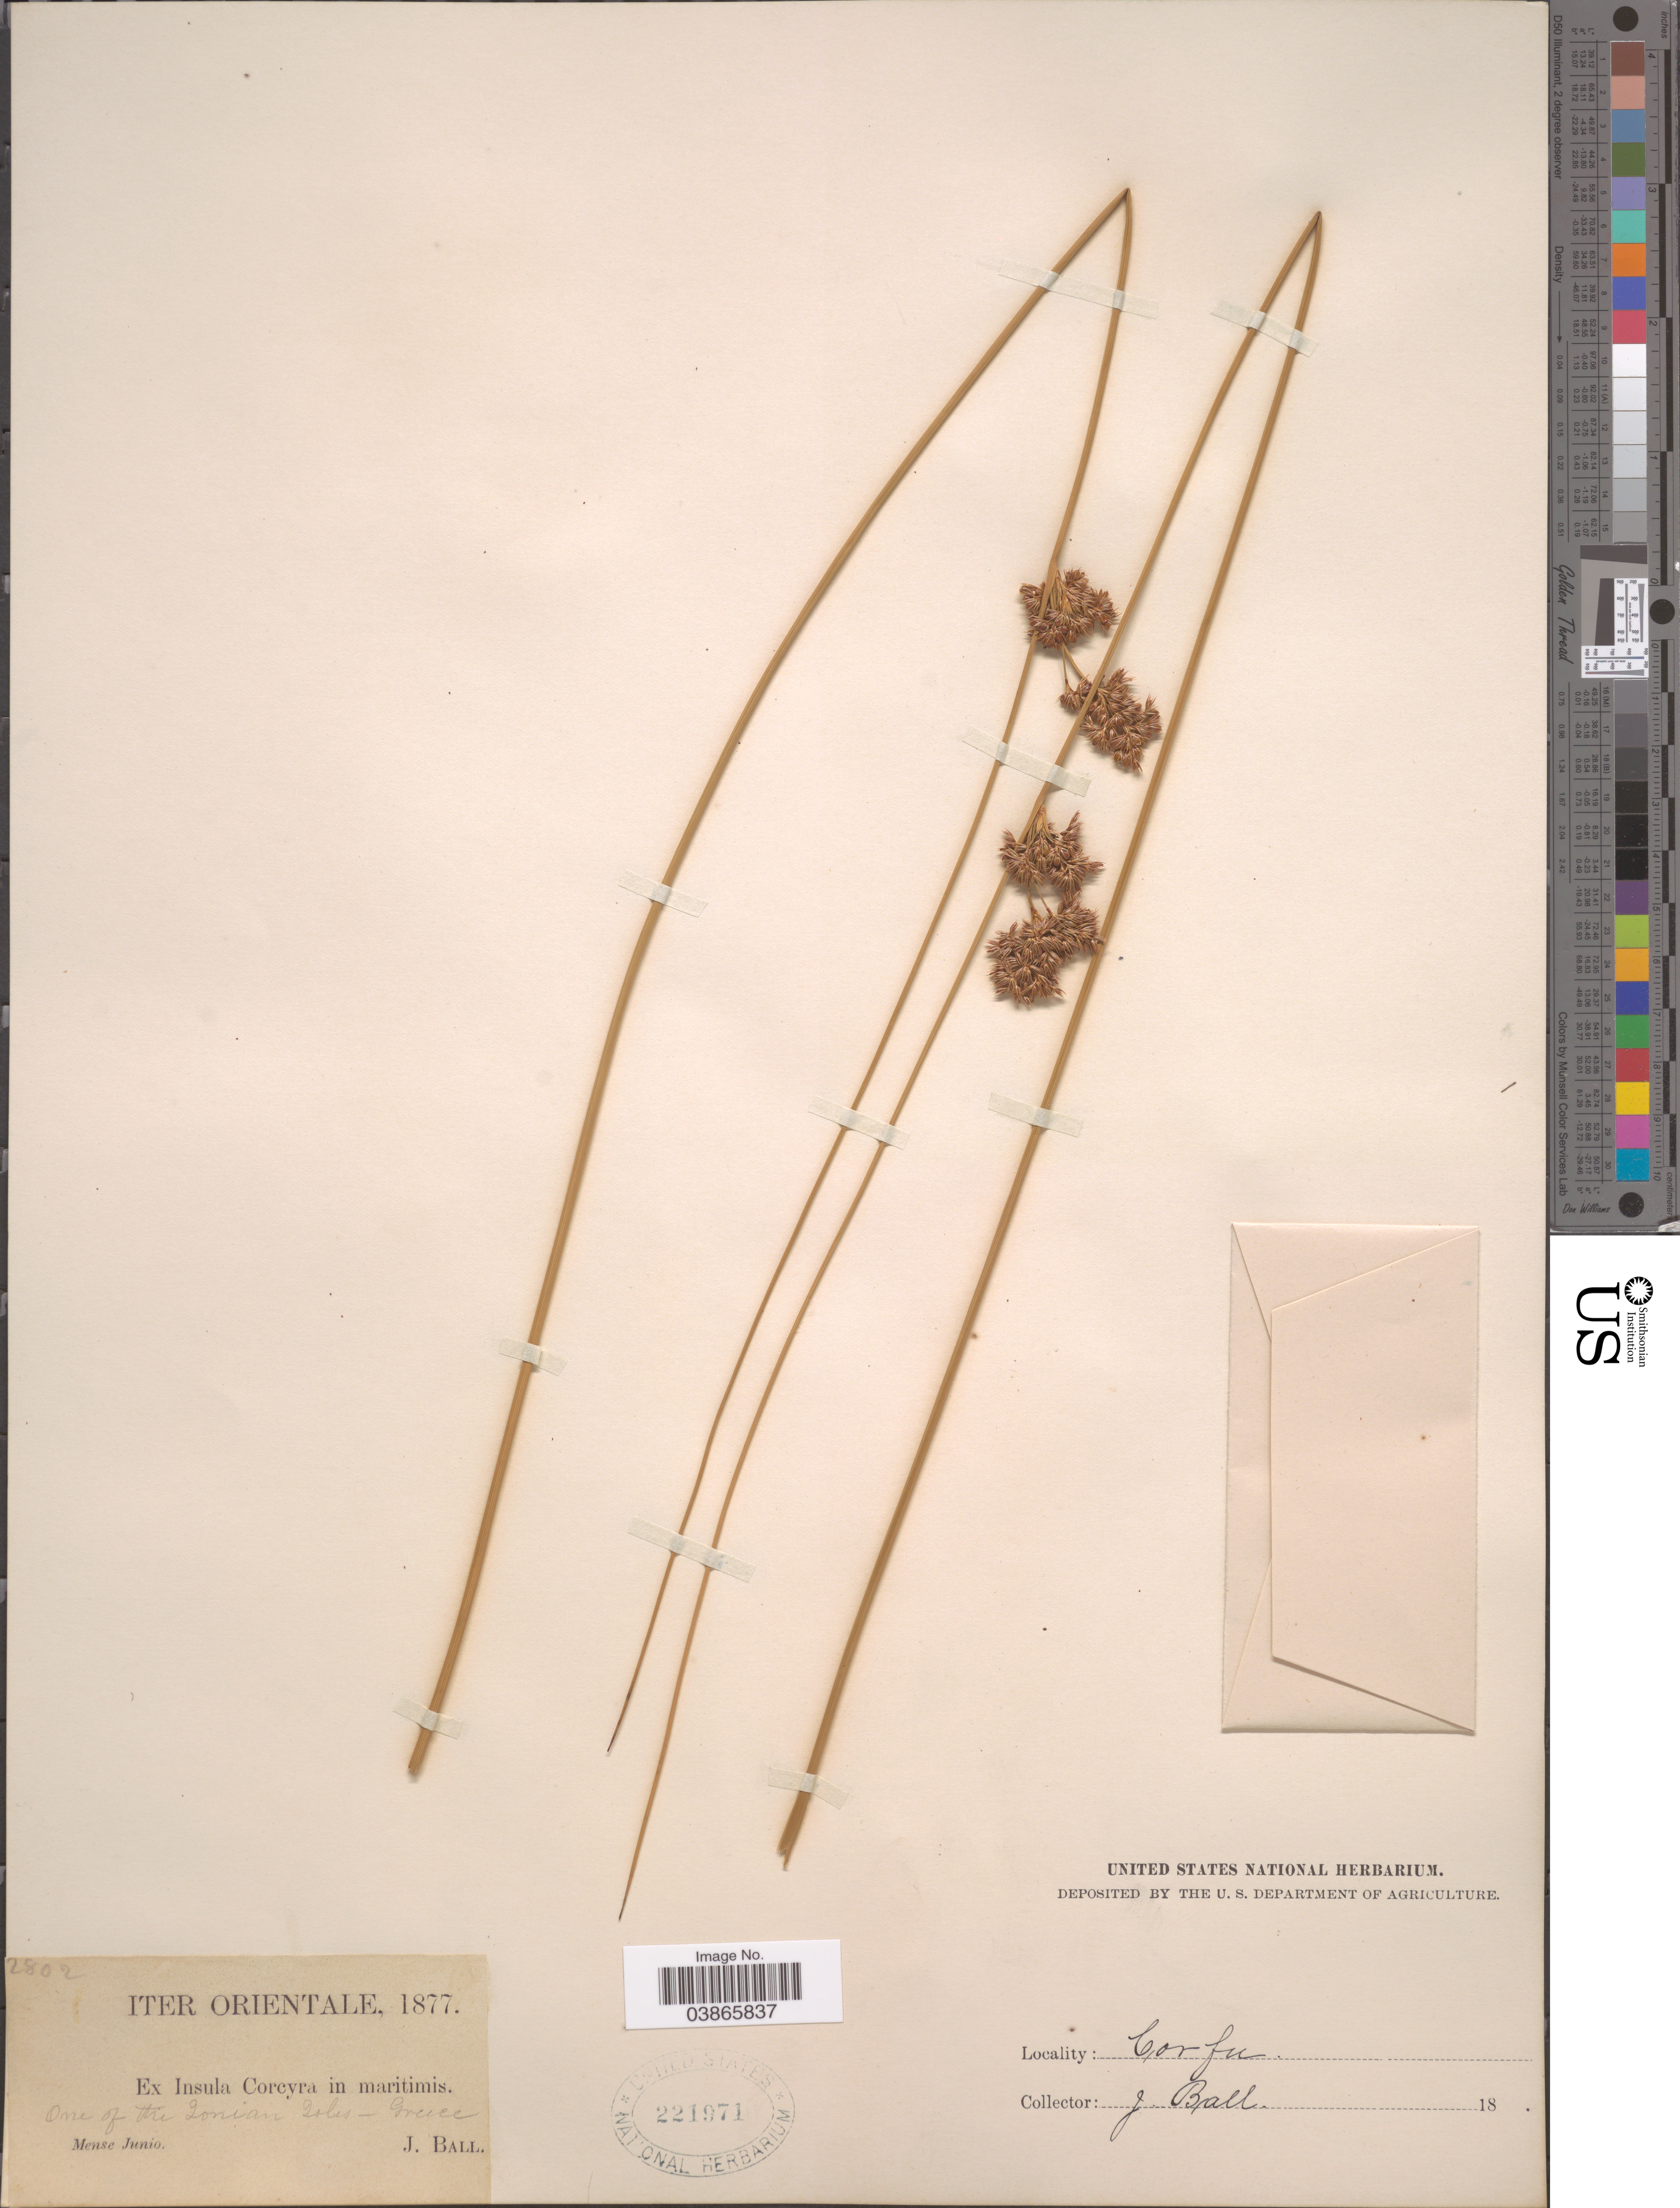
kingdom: Plantae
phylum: Tracheophyta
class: Liliopsida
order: Poales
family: Juncaceae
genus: Juncus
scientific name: Juncus sp.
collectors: J. Ball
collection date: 1877-06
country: Greece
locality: Iter Orientale. Ex Insula Corcyra in maritimis. One of the Ionian Isles. Corfu.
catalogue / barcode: US 221971